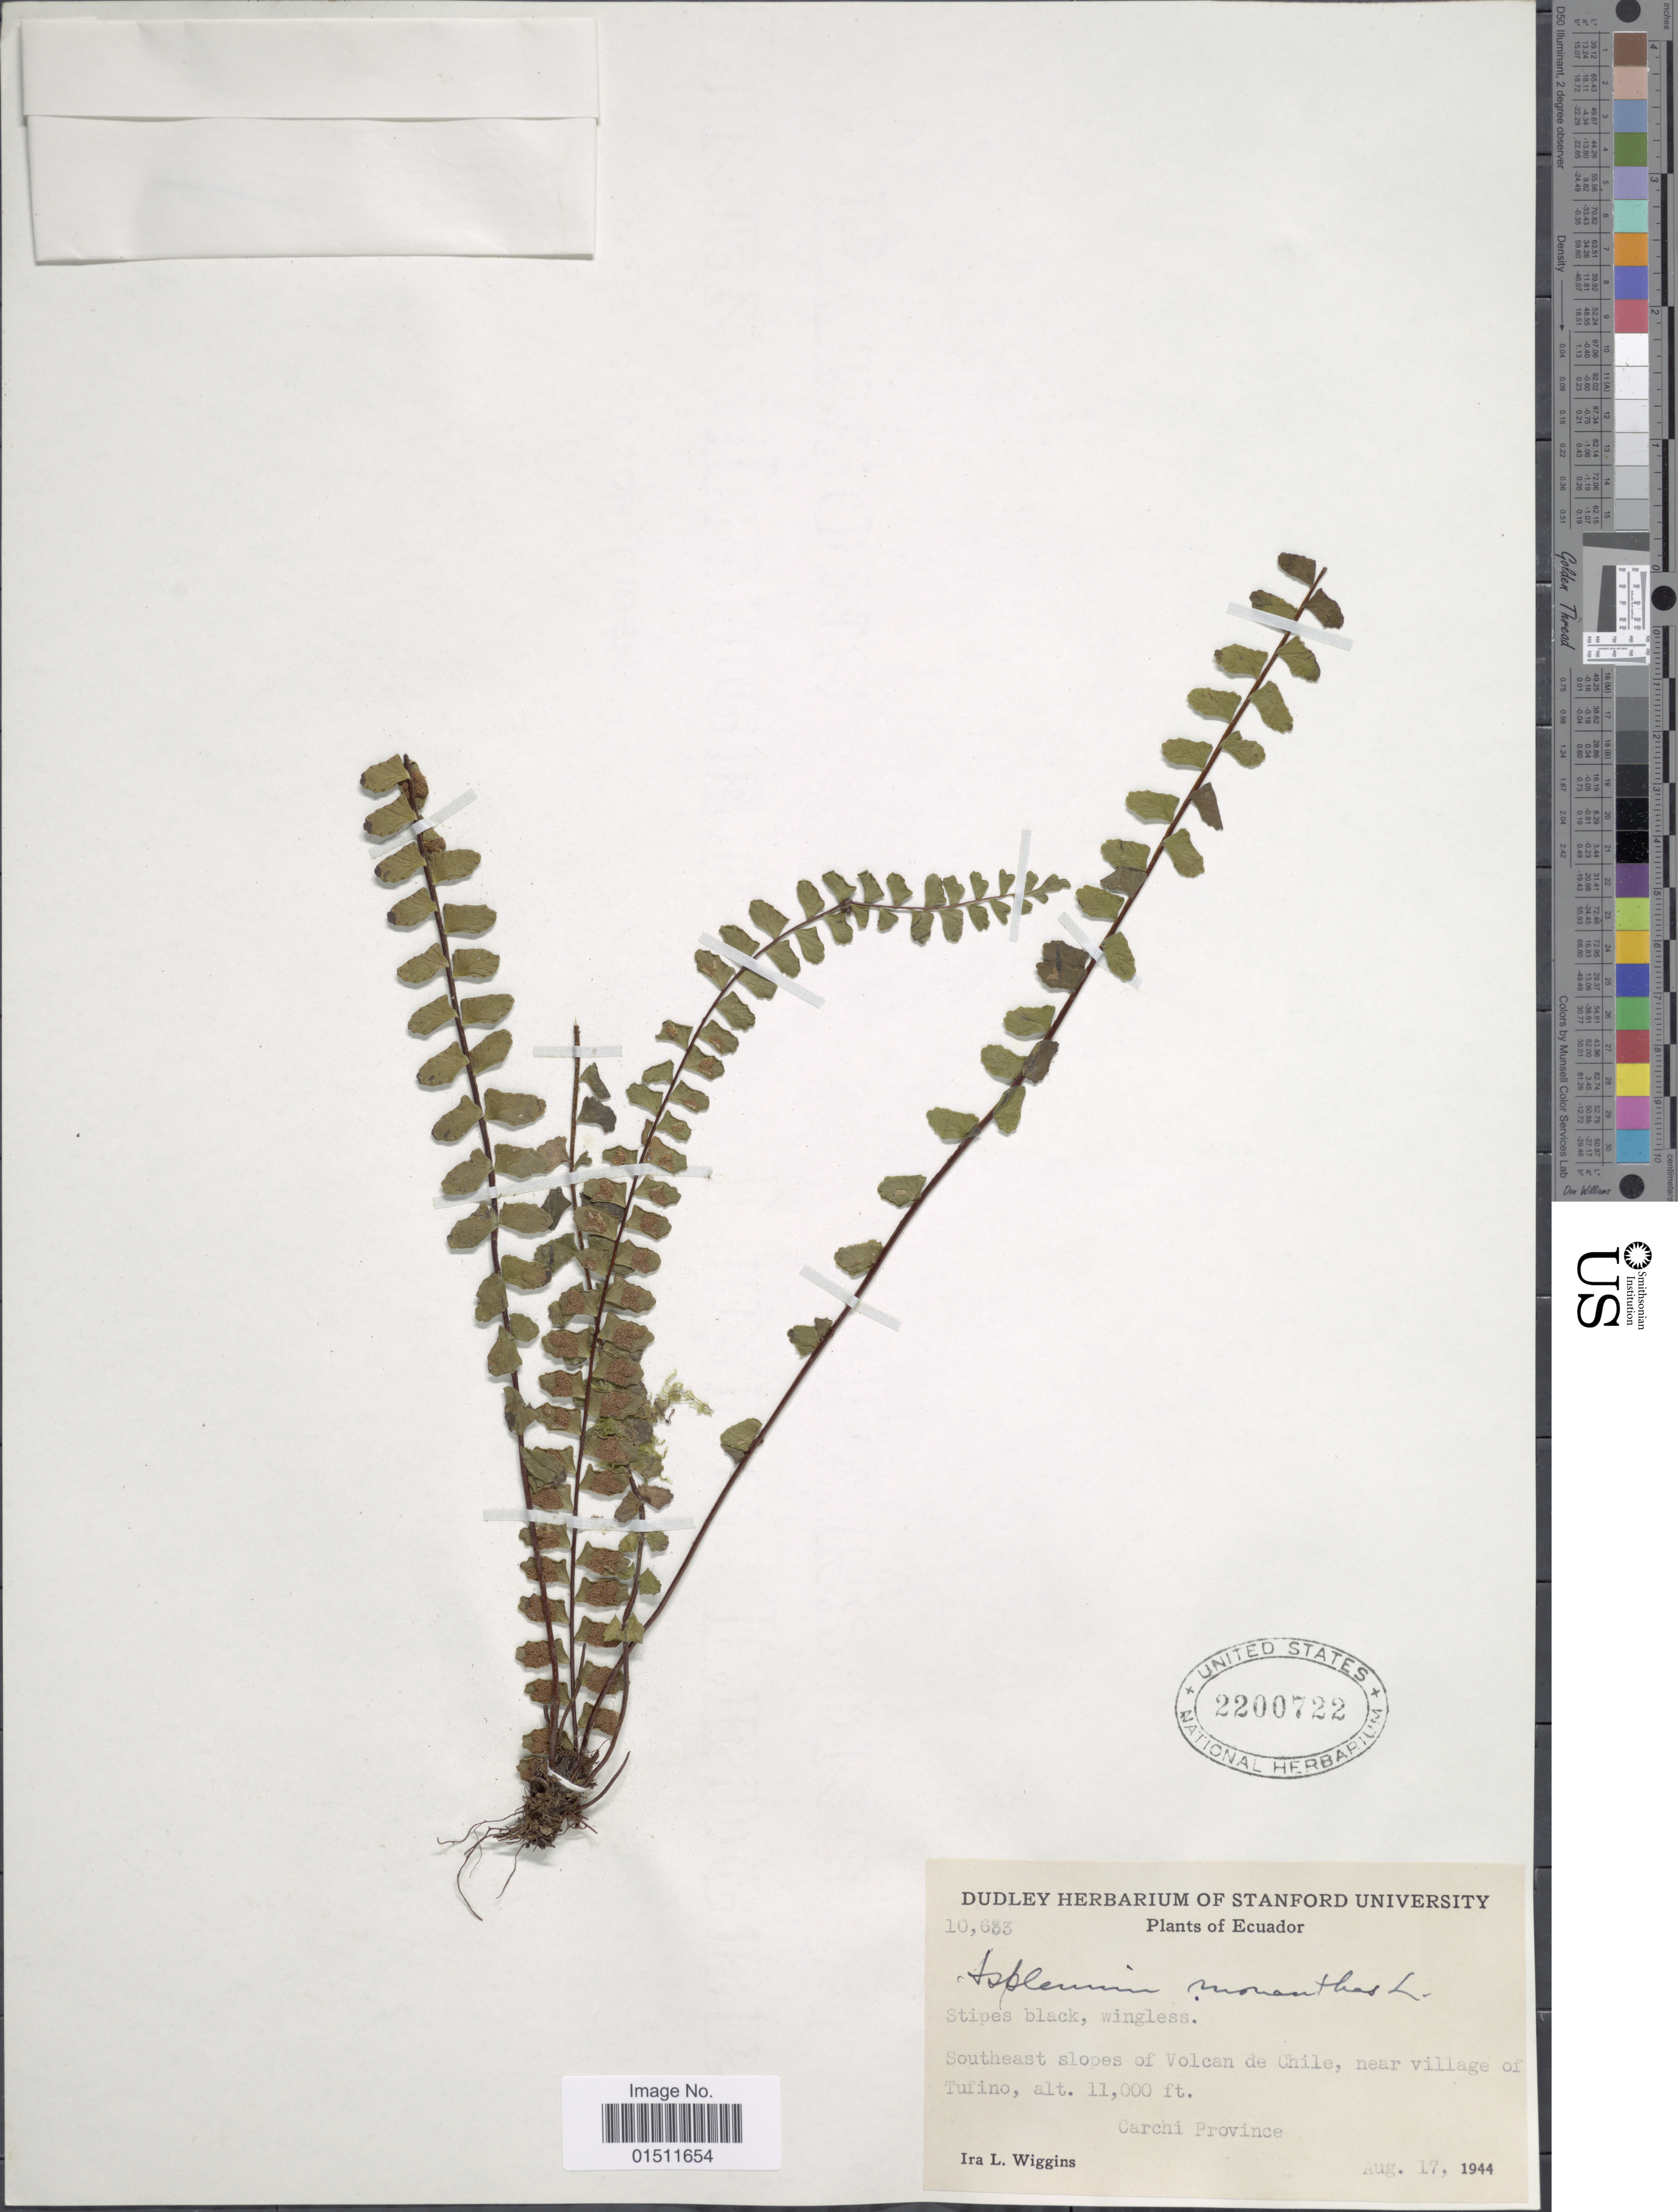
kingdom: Plantae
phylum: Tracheophyta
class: Polypodiopsida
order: Polypodiales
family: Aspleniaceae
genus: Asplenium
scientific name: Asplenium monanthes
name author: L.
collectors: I. L. Wiggins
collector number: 10683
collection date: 1944-08-17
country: Ecuador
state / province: Carchi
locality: Southeast slopes of Volcan de Chile, near village of Tufino, Carchi Province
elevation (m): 3353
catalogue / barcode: US 2200722